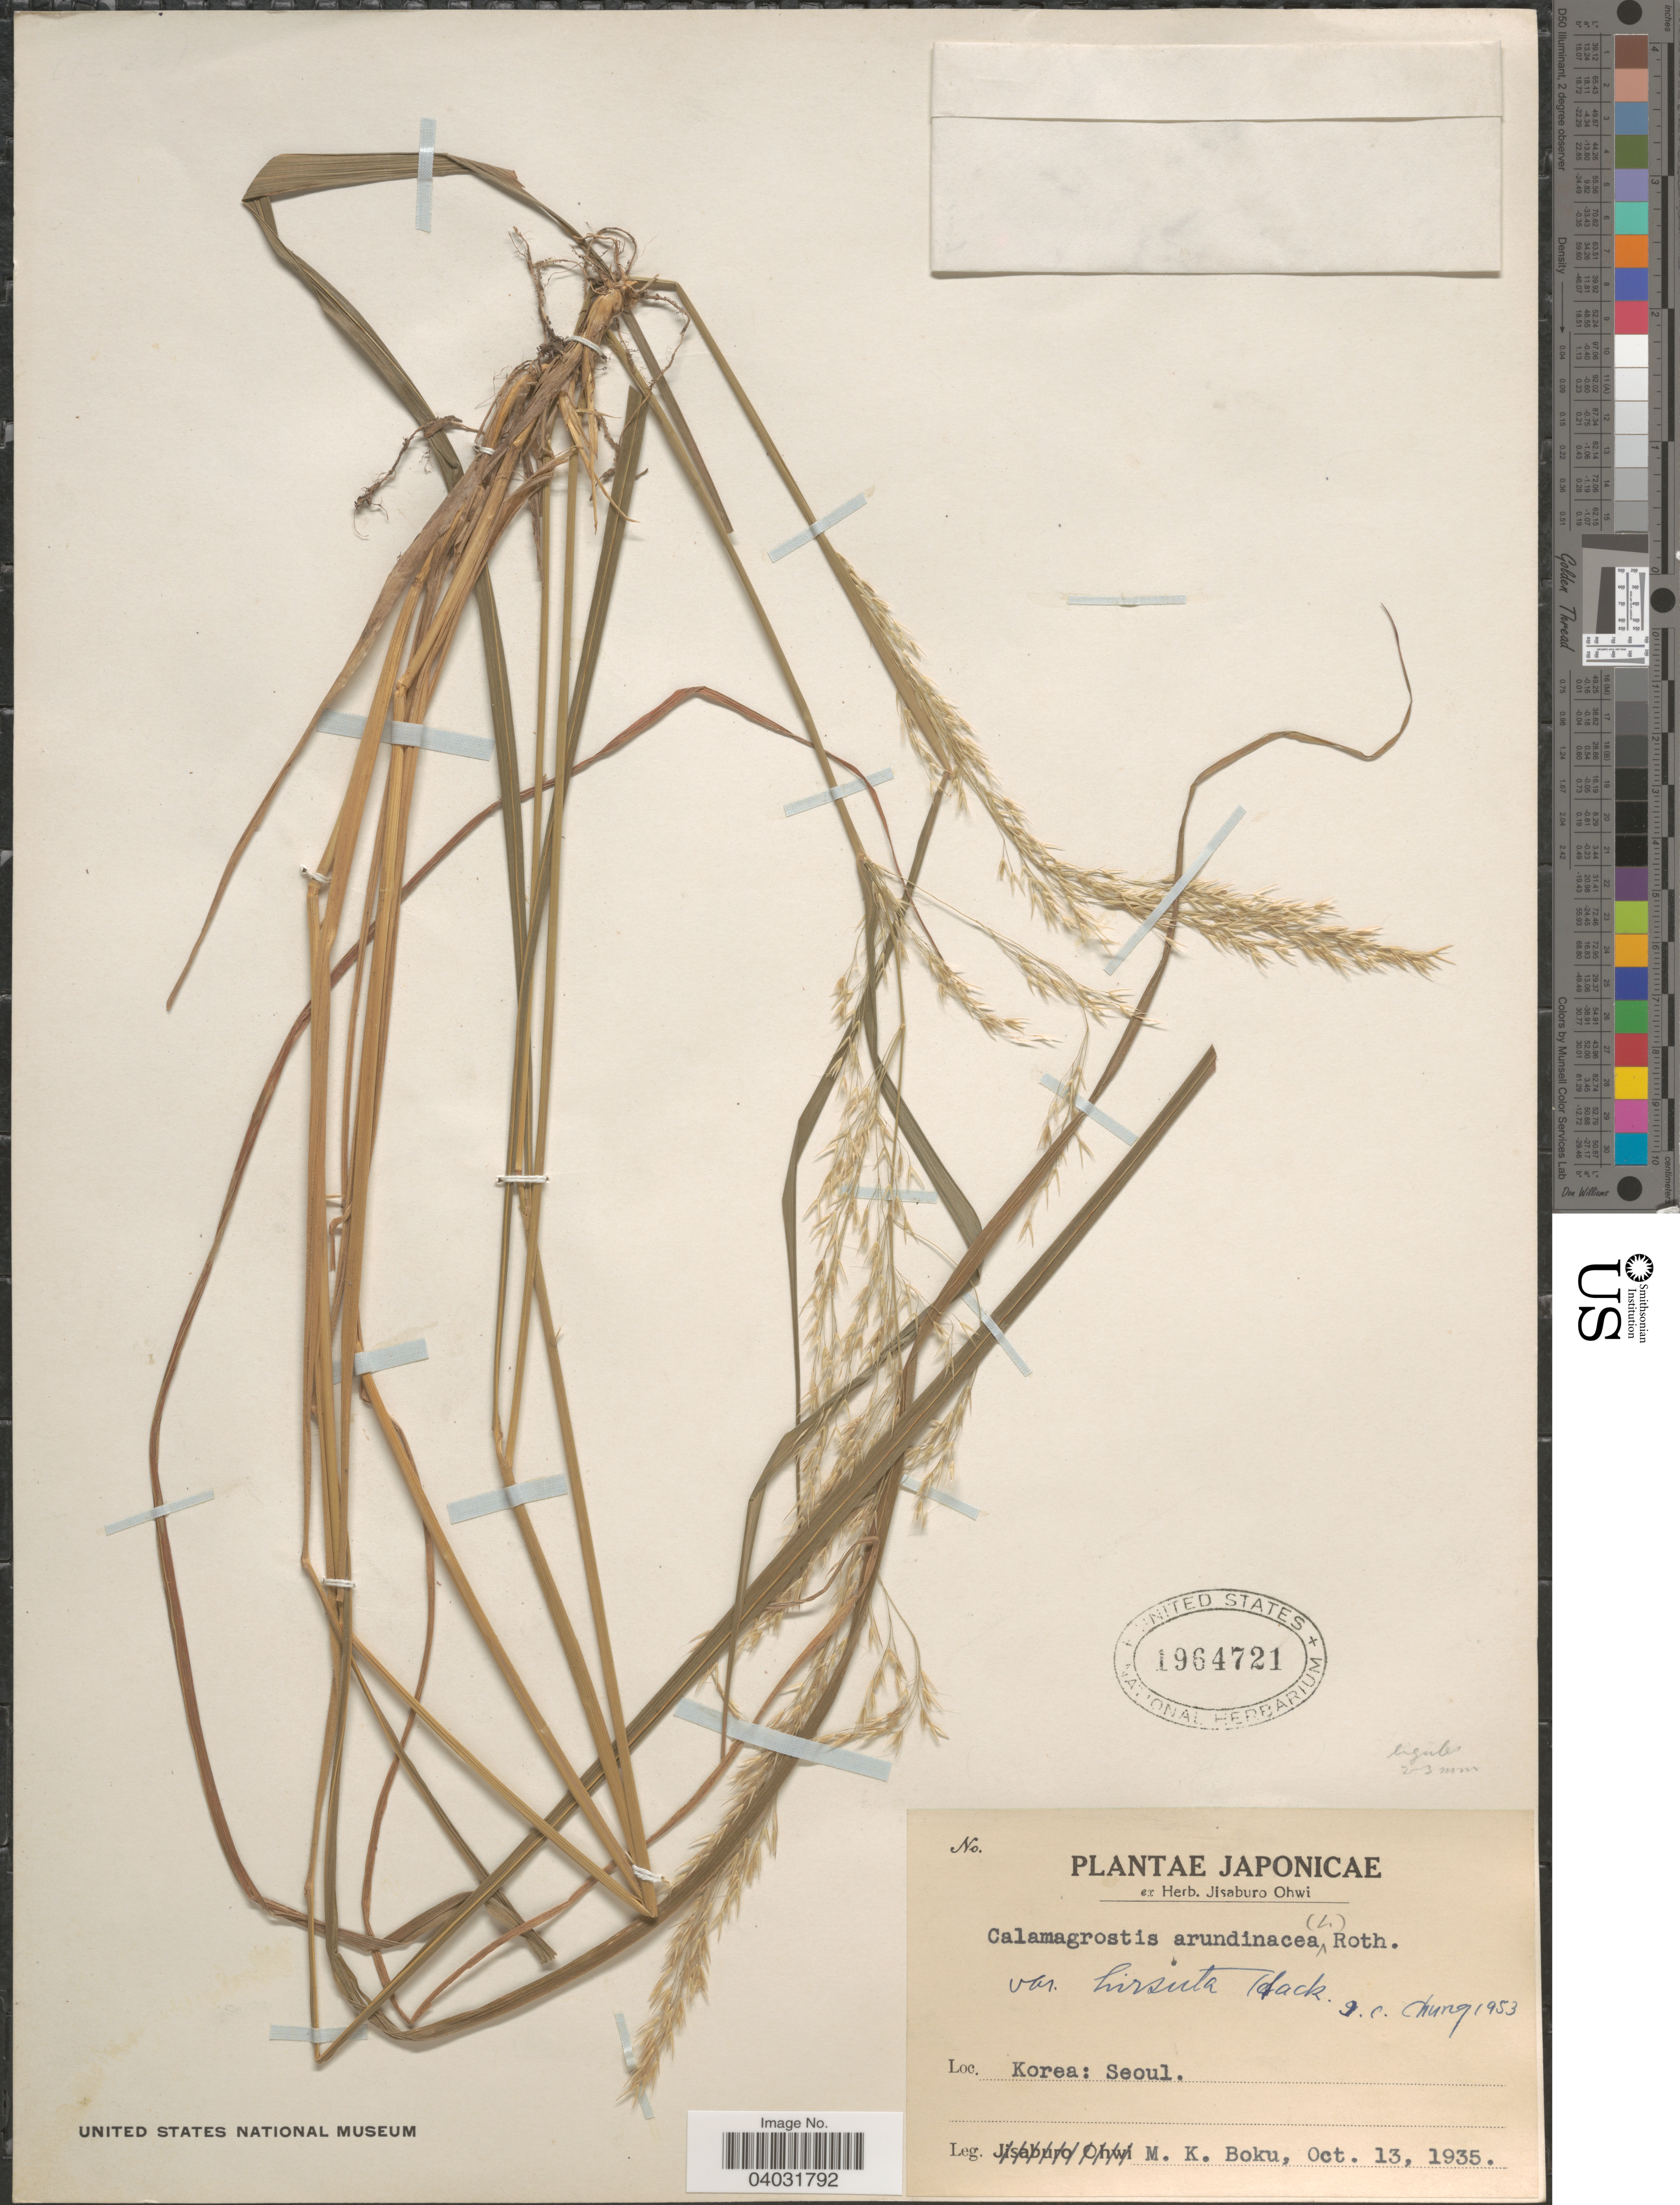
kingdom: Plantae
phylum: Tracheophyta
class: Liliopsida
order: Poales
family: Poaceae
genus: Calamagrostis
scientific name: Calamagrostis arundinacea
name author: (L.) Roth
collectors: M. Boku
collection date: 1935-10-13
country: South Korea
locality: Seoul.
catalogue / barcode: US 1964721